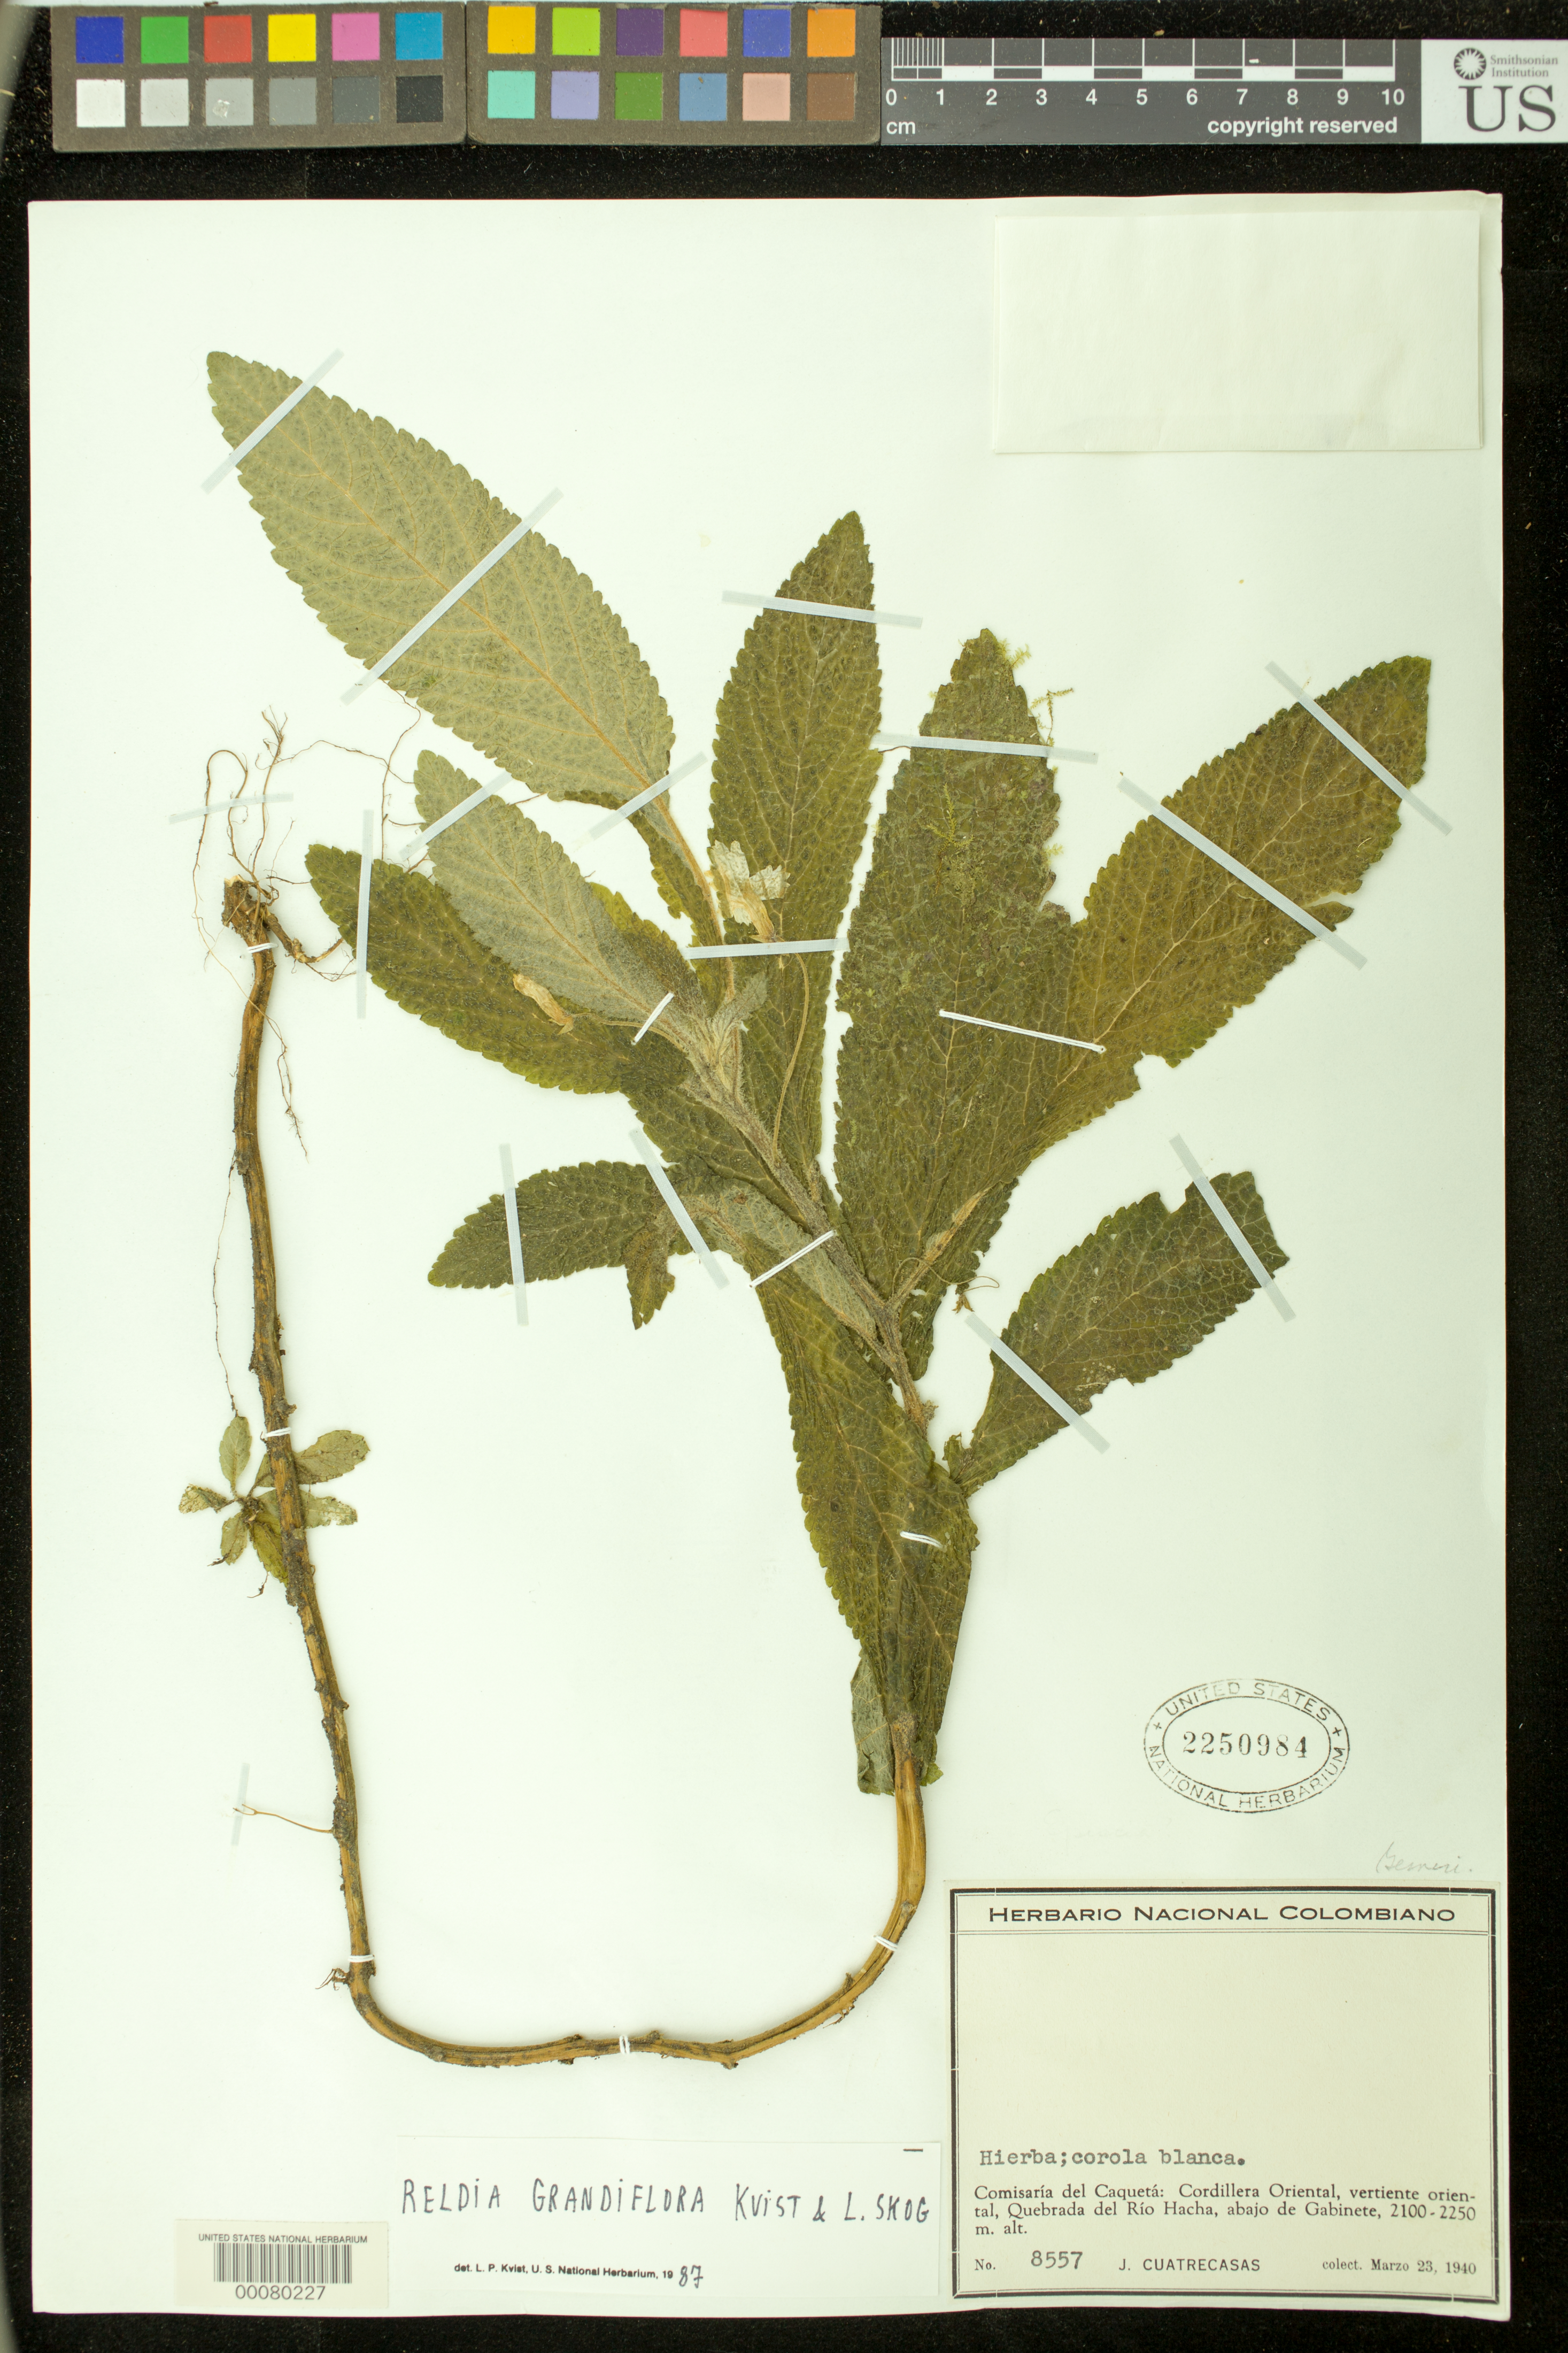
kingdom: Plantae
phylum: Tracheophyta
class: Magnoliopsida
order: Lamiales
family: Gesneriaceae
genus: Reldia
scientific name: Reldia grandiflora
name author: L.P. Kvist & L.E. Skog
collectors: J. Cuatrecasas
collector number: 8557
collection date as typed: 23 Mar 1940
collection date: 1940-03-23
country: Colombia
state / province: Caquetá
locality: Cordillera Oriental, vertiente oriente, Quebrada del Rio Hacha, abajo de Gabinete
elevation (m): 2100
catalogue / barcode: US 2250984